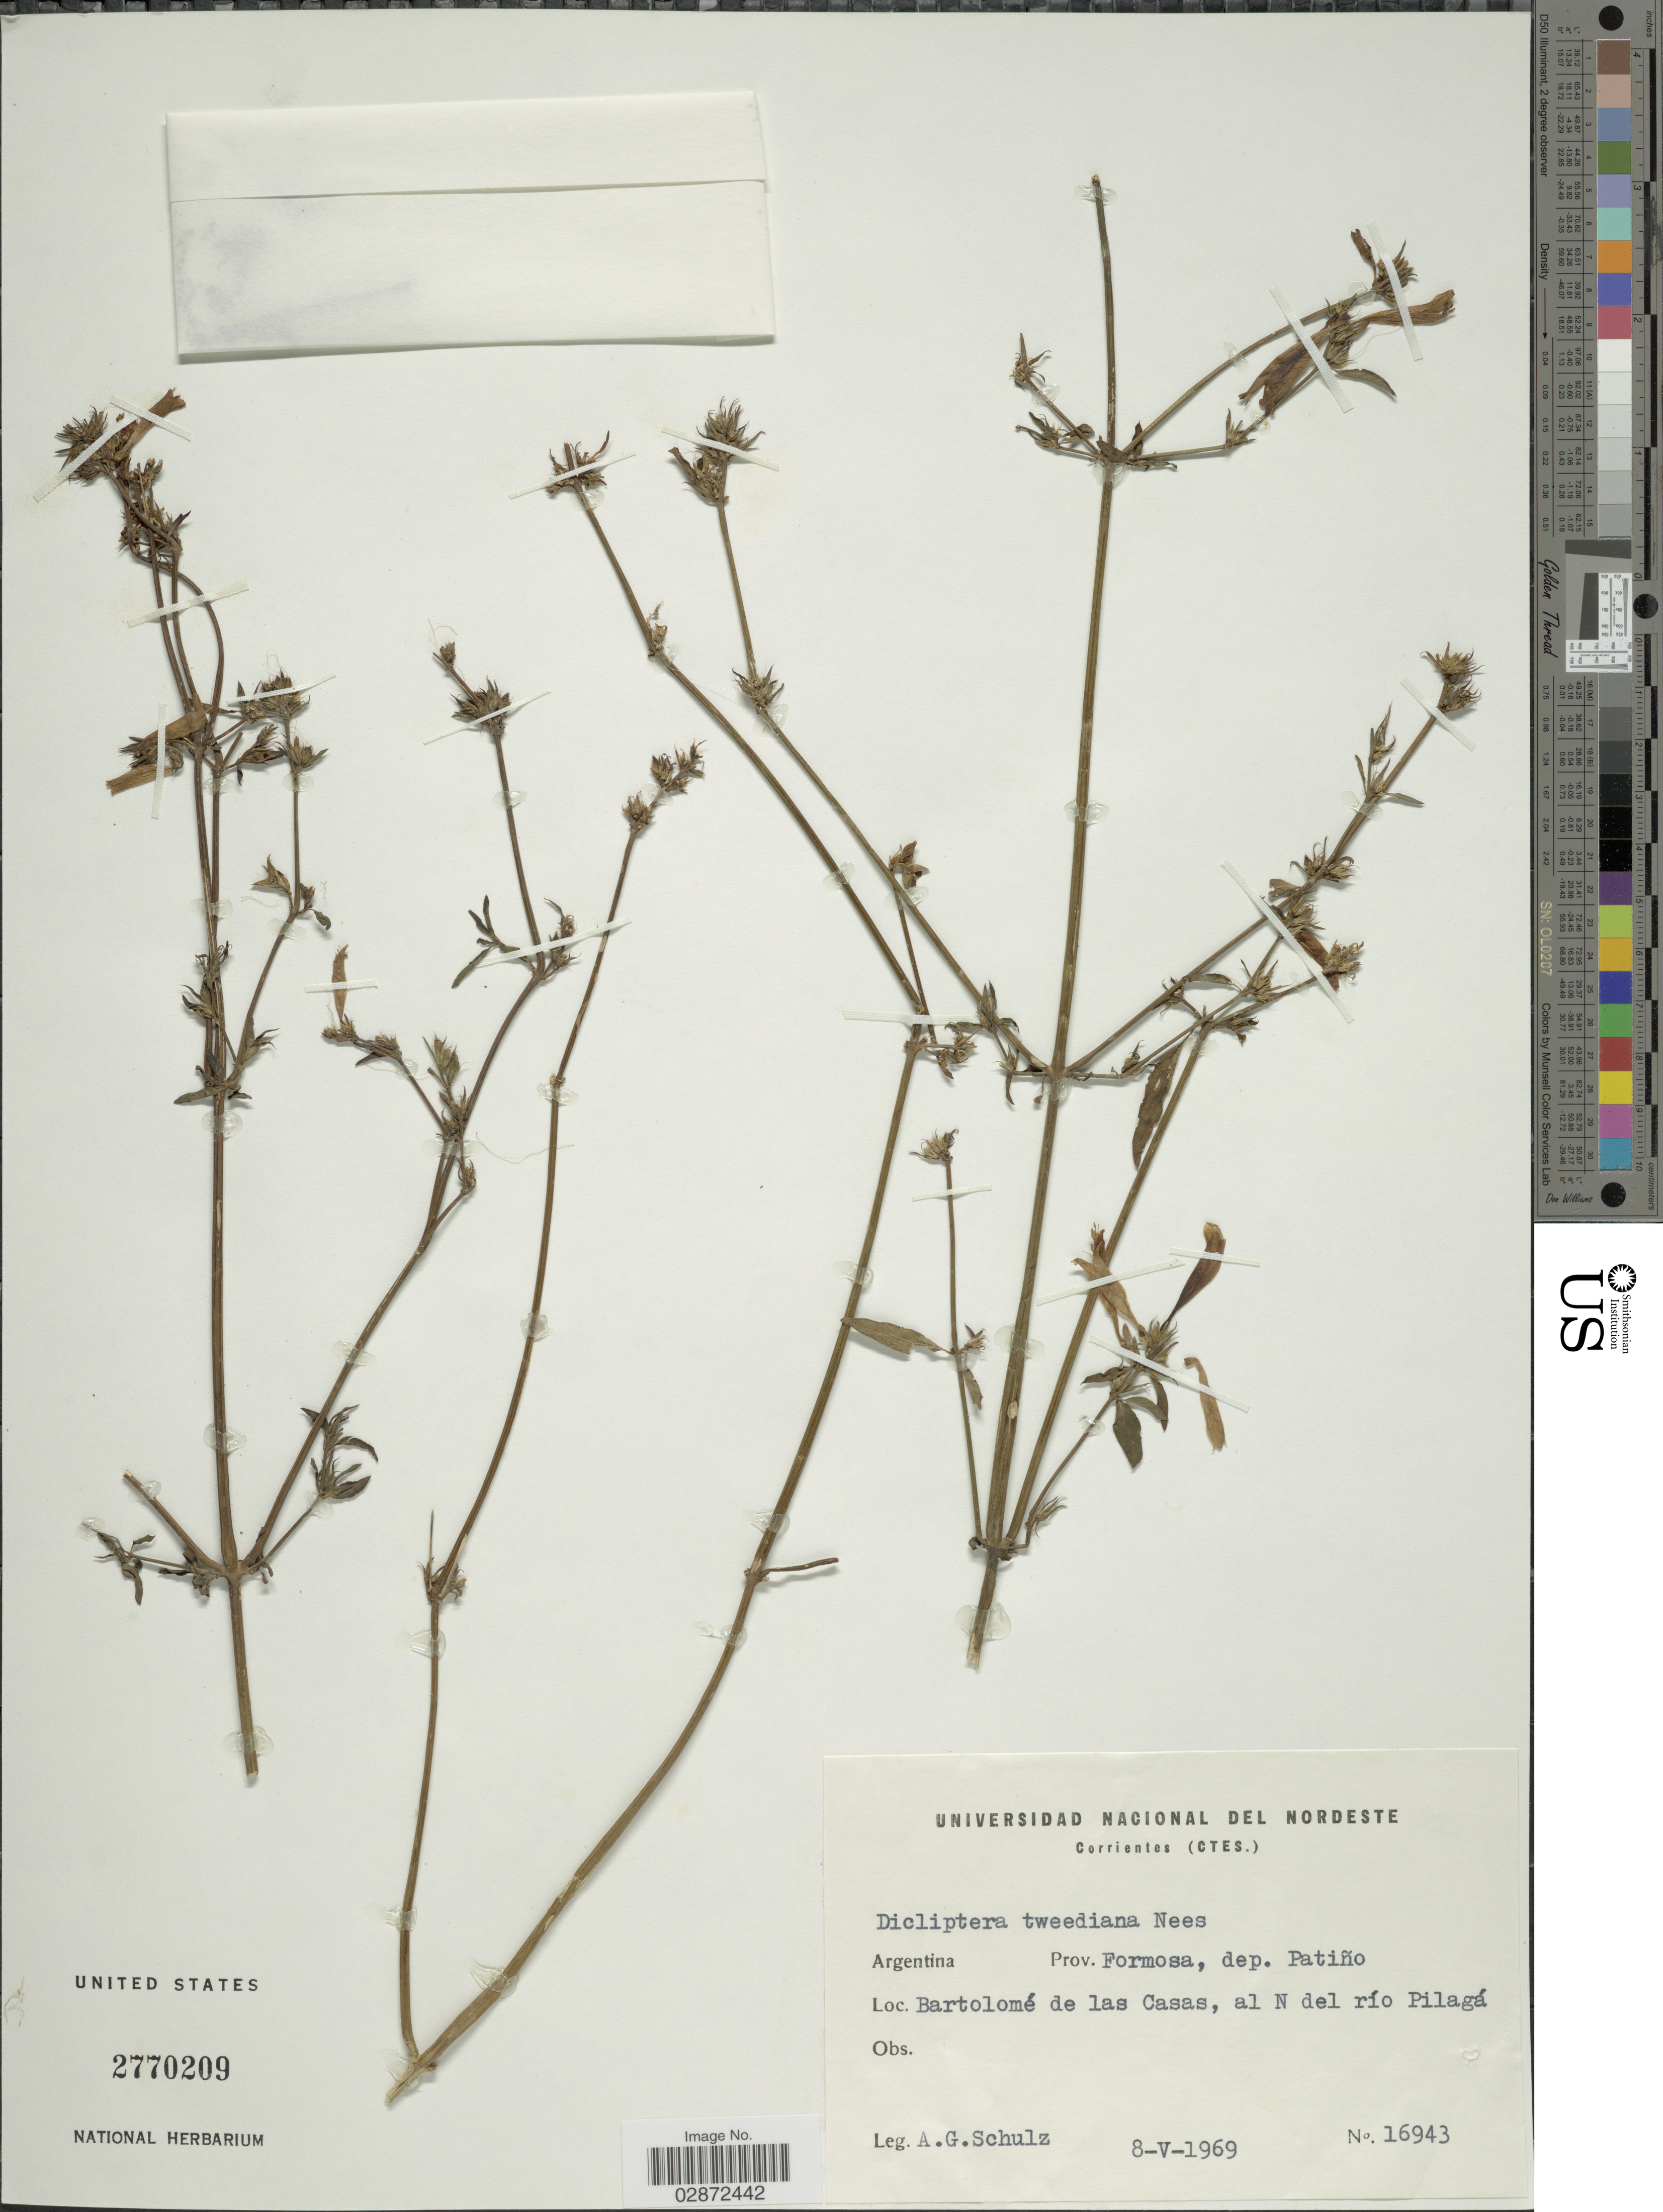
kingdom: Plantae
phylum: Tracheophyta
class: Magnoliopsida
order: Lamiales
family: Acanthaceae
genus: Dicliptera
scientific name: Dicliptera squarrosa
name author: Nees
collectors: A. G. Schulz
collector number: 16943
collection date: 1969-05-08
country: Argentina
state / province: Formosa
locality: Prov. Formosa, dep. Patiño. Bartolomé de las Casas, al N del río Pilagá.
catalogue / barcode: US 2770209